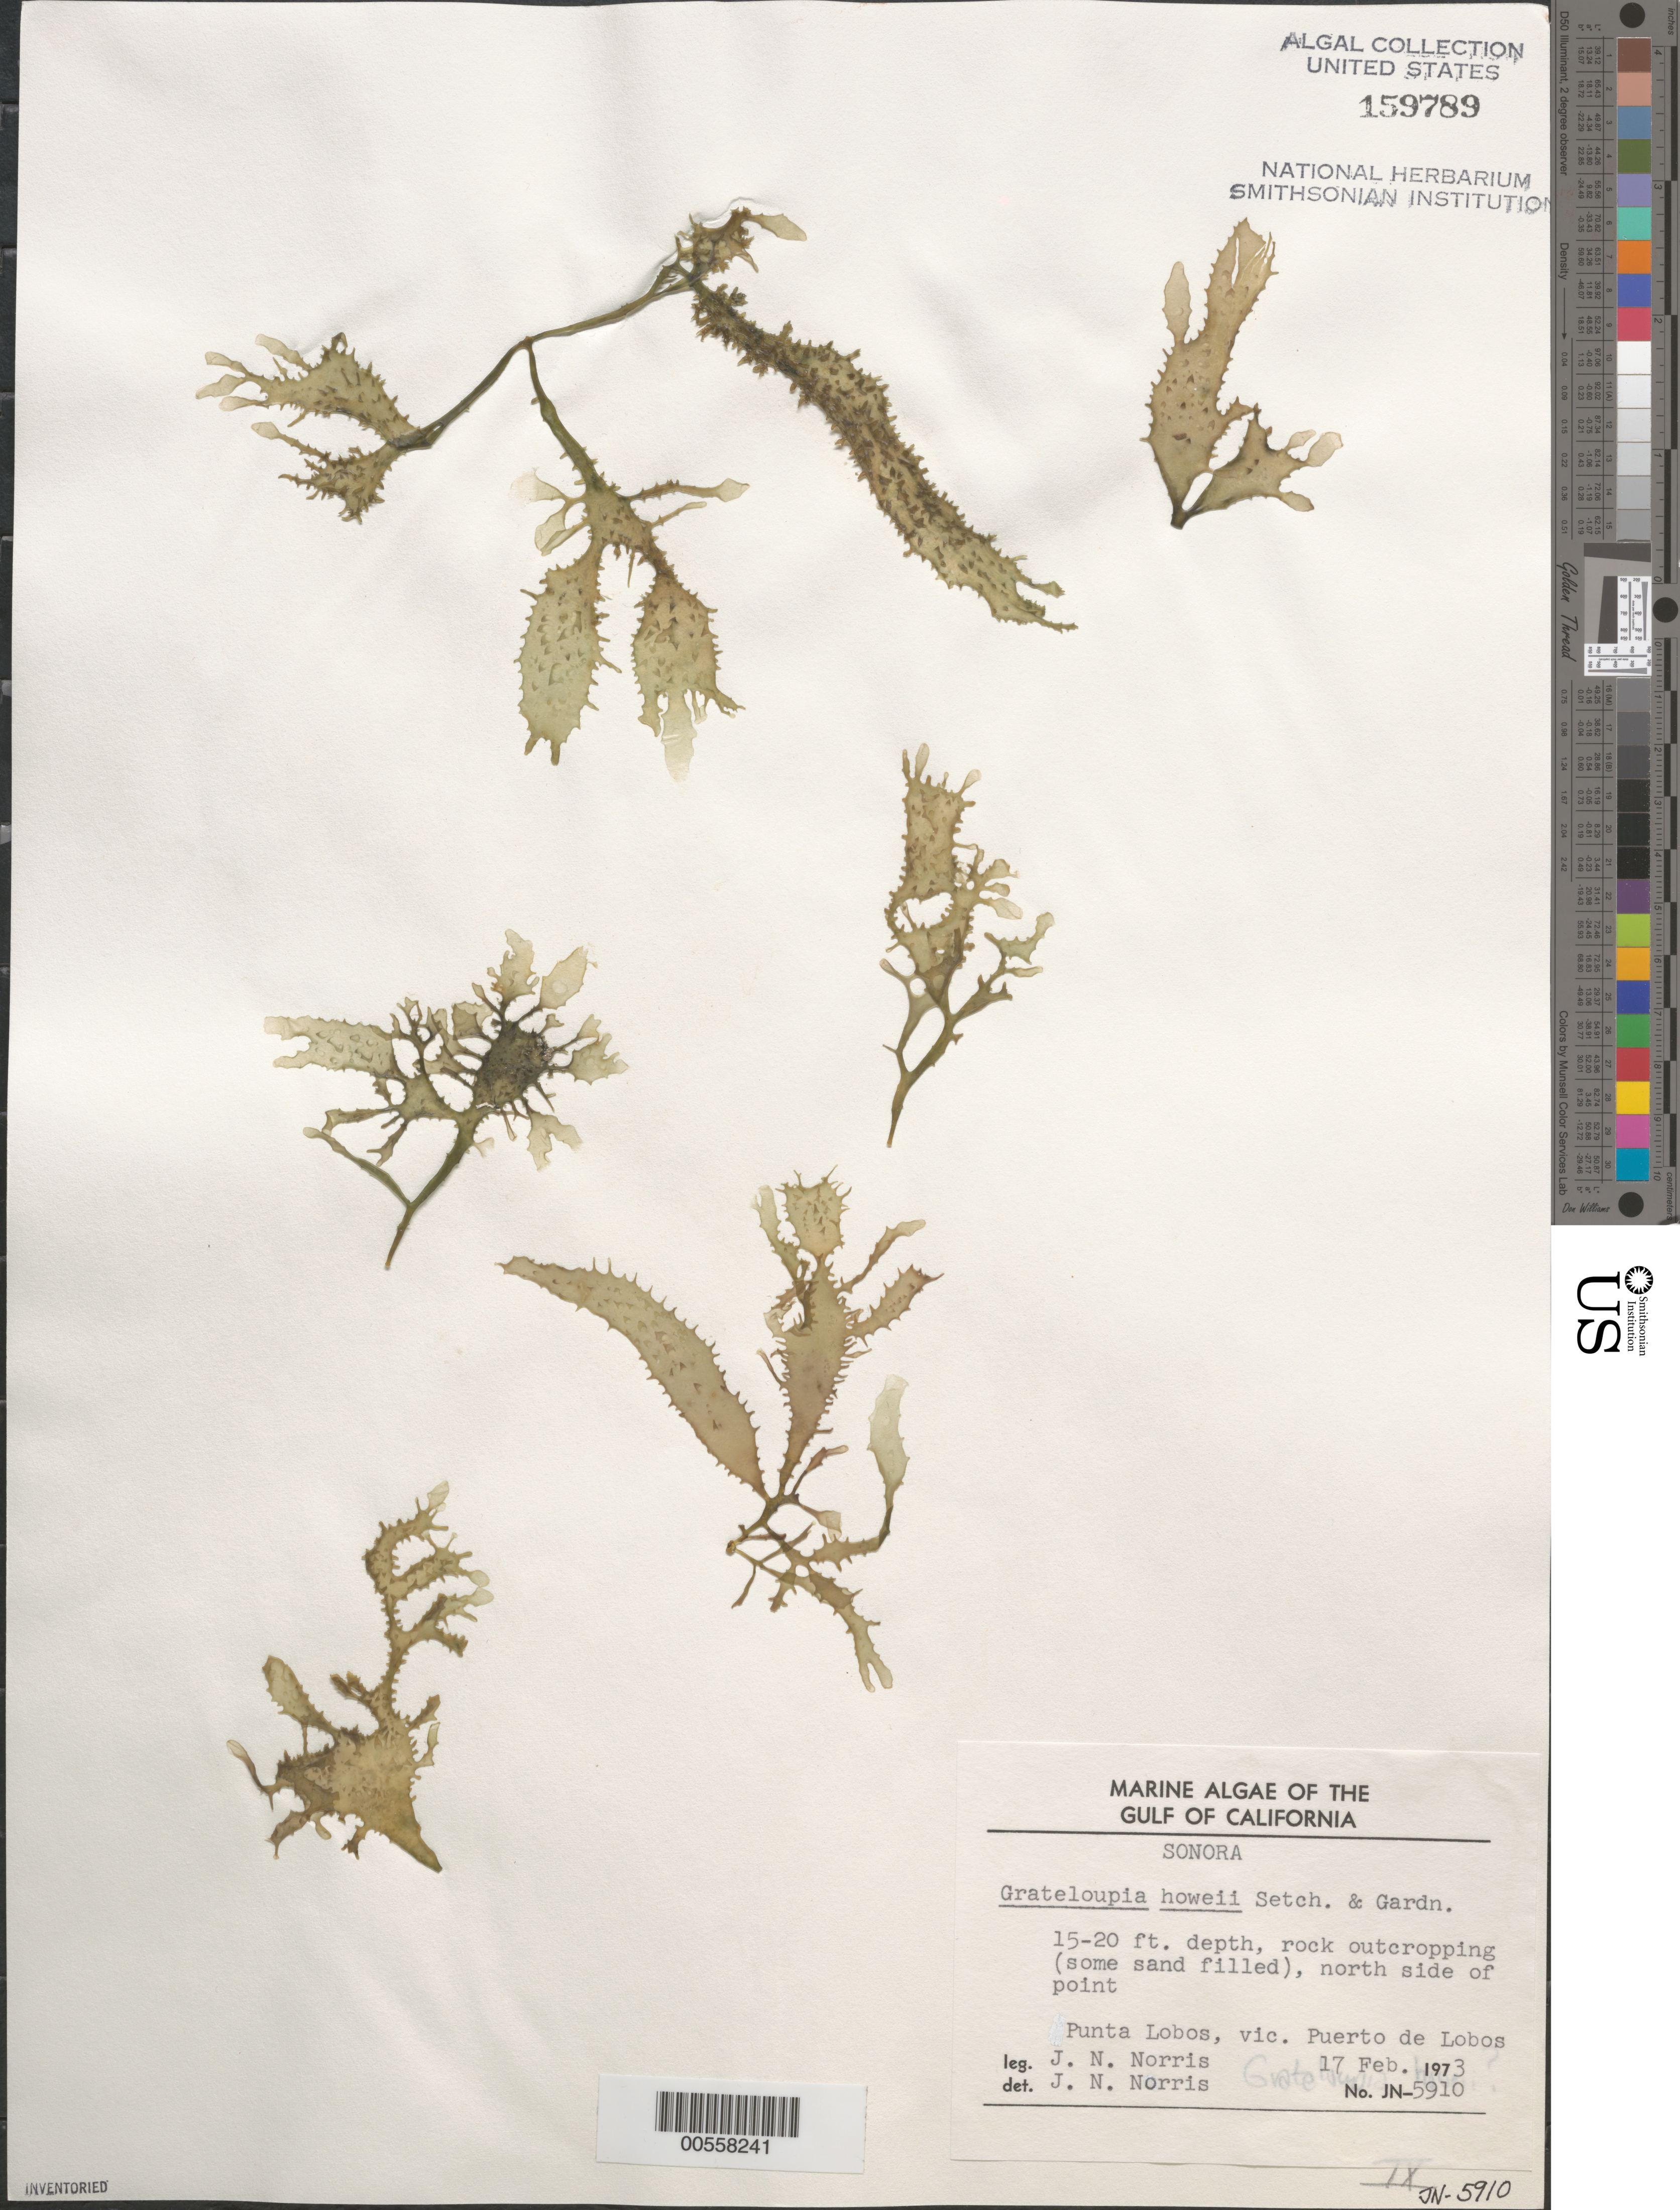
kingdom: Plantae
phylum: Rhodophyta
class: Florideophyceae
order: Halymeniales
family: Halymeniaceae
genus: Grateloupia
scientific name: Grateloupia howeii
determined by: Norris, James N.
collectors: J. N. Norris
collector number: JN-5910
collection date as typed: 17 Feb 1973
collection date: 1973-02-17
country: Mexico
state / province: Sonora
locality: Punta Lobos, Puerto de Lobos area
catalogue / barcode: US 159789